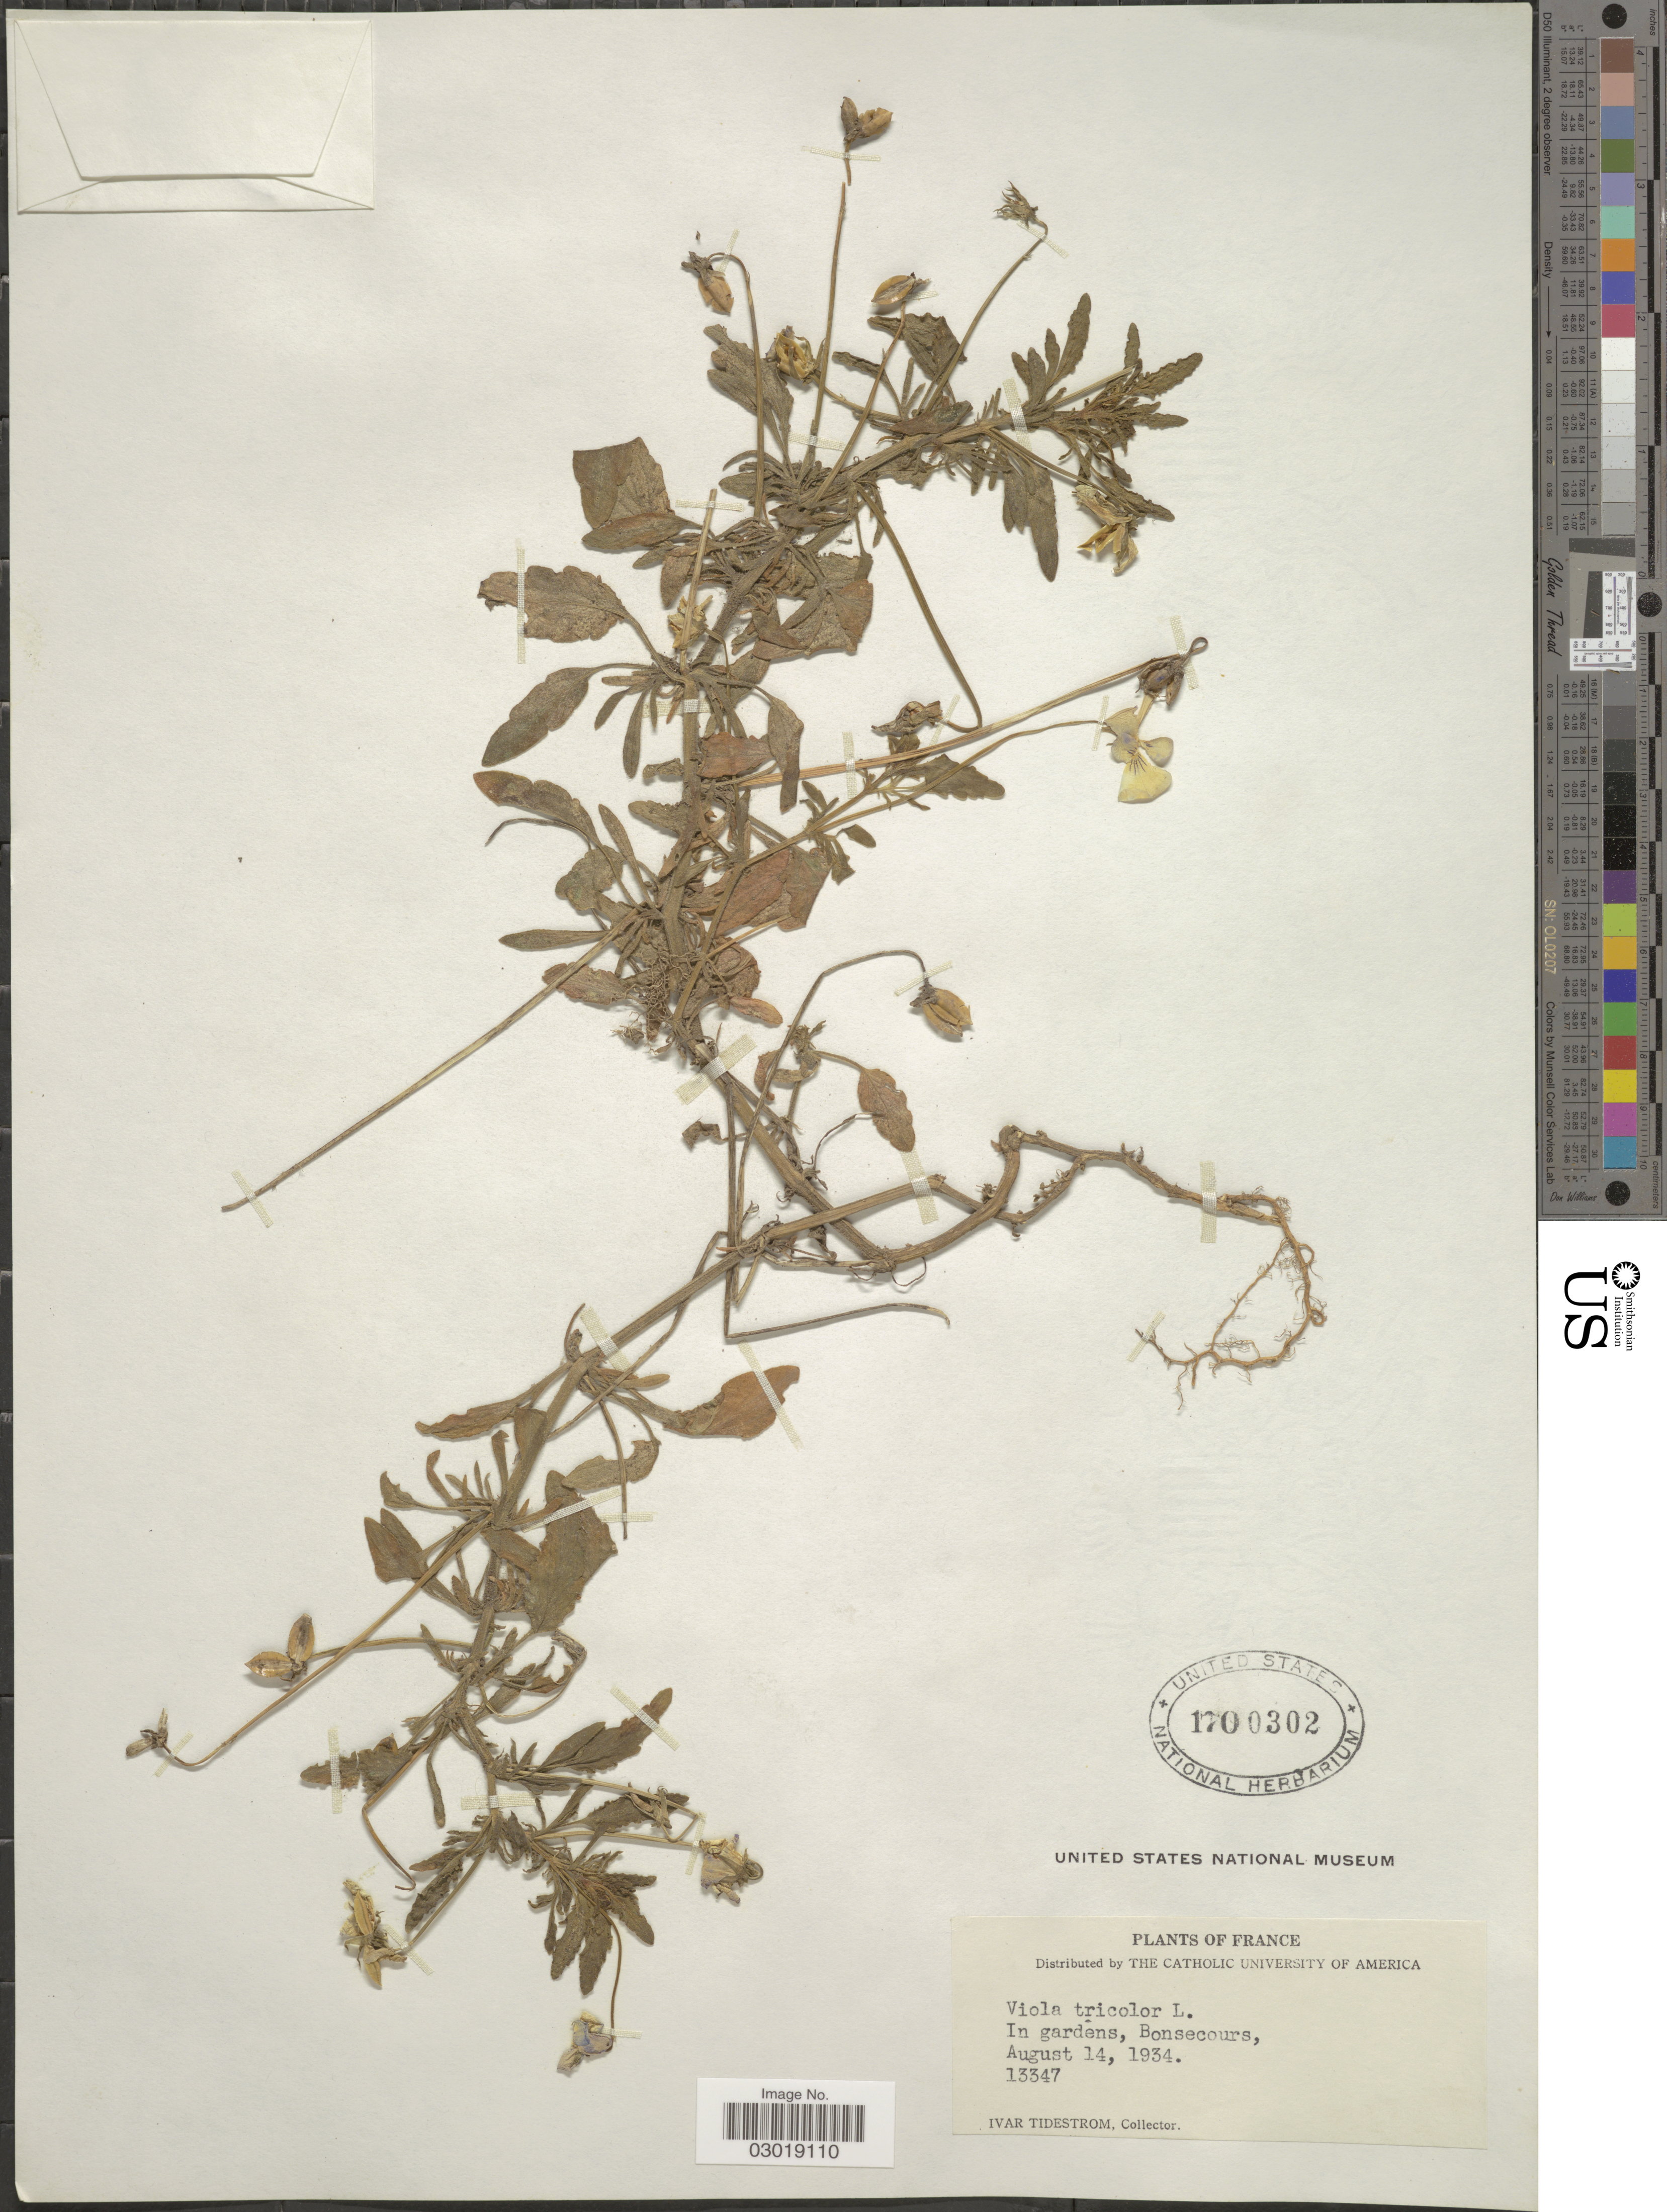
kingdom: Plantae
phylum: Tracheophyta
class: Magnoliopsida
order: Malpighiales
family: Violaceae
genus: Viola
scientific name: Viola tricolor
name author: L.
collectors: I. F. Tidestrom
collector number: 13347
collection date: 1934-08-14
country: France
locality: In gardens, Bonsecours.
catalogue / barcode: US 1700302